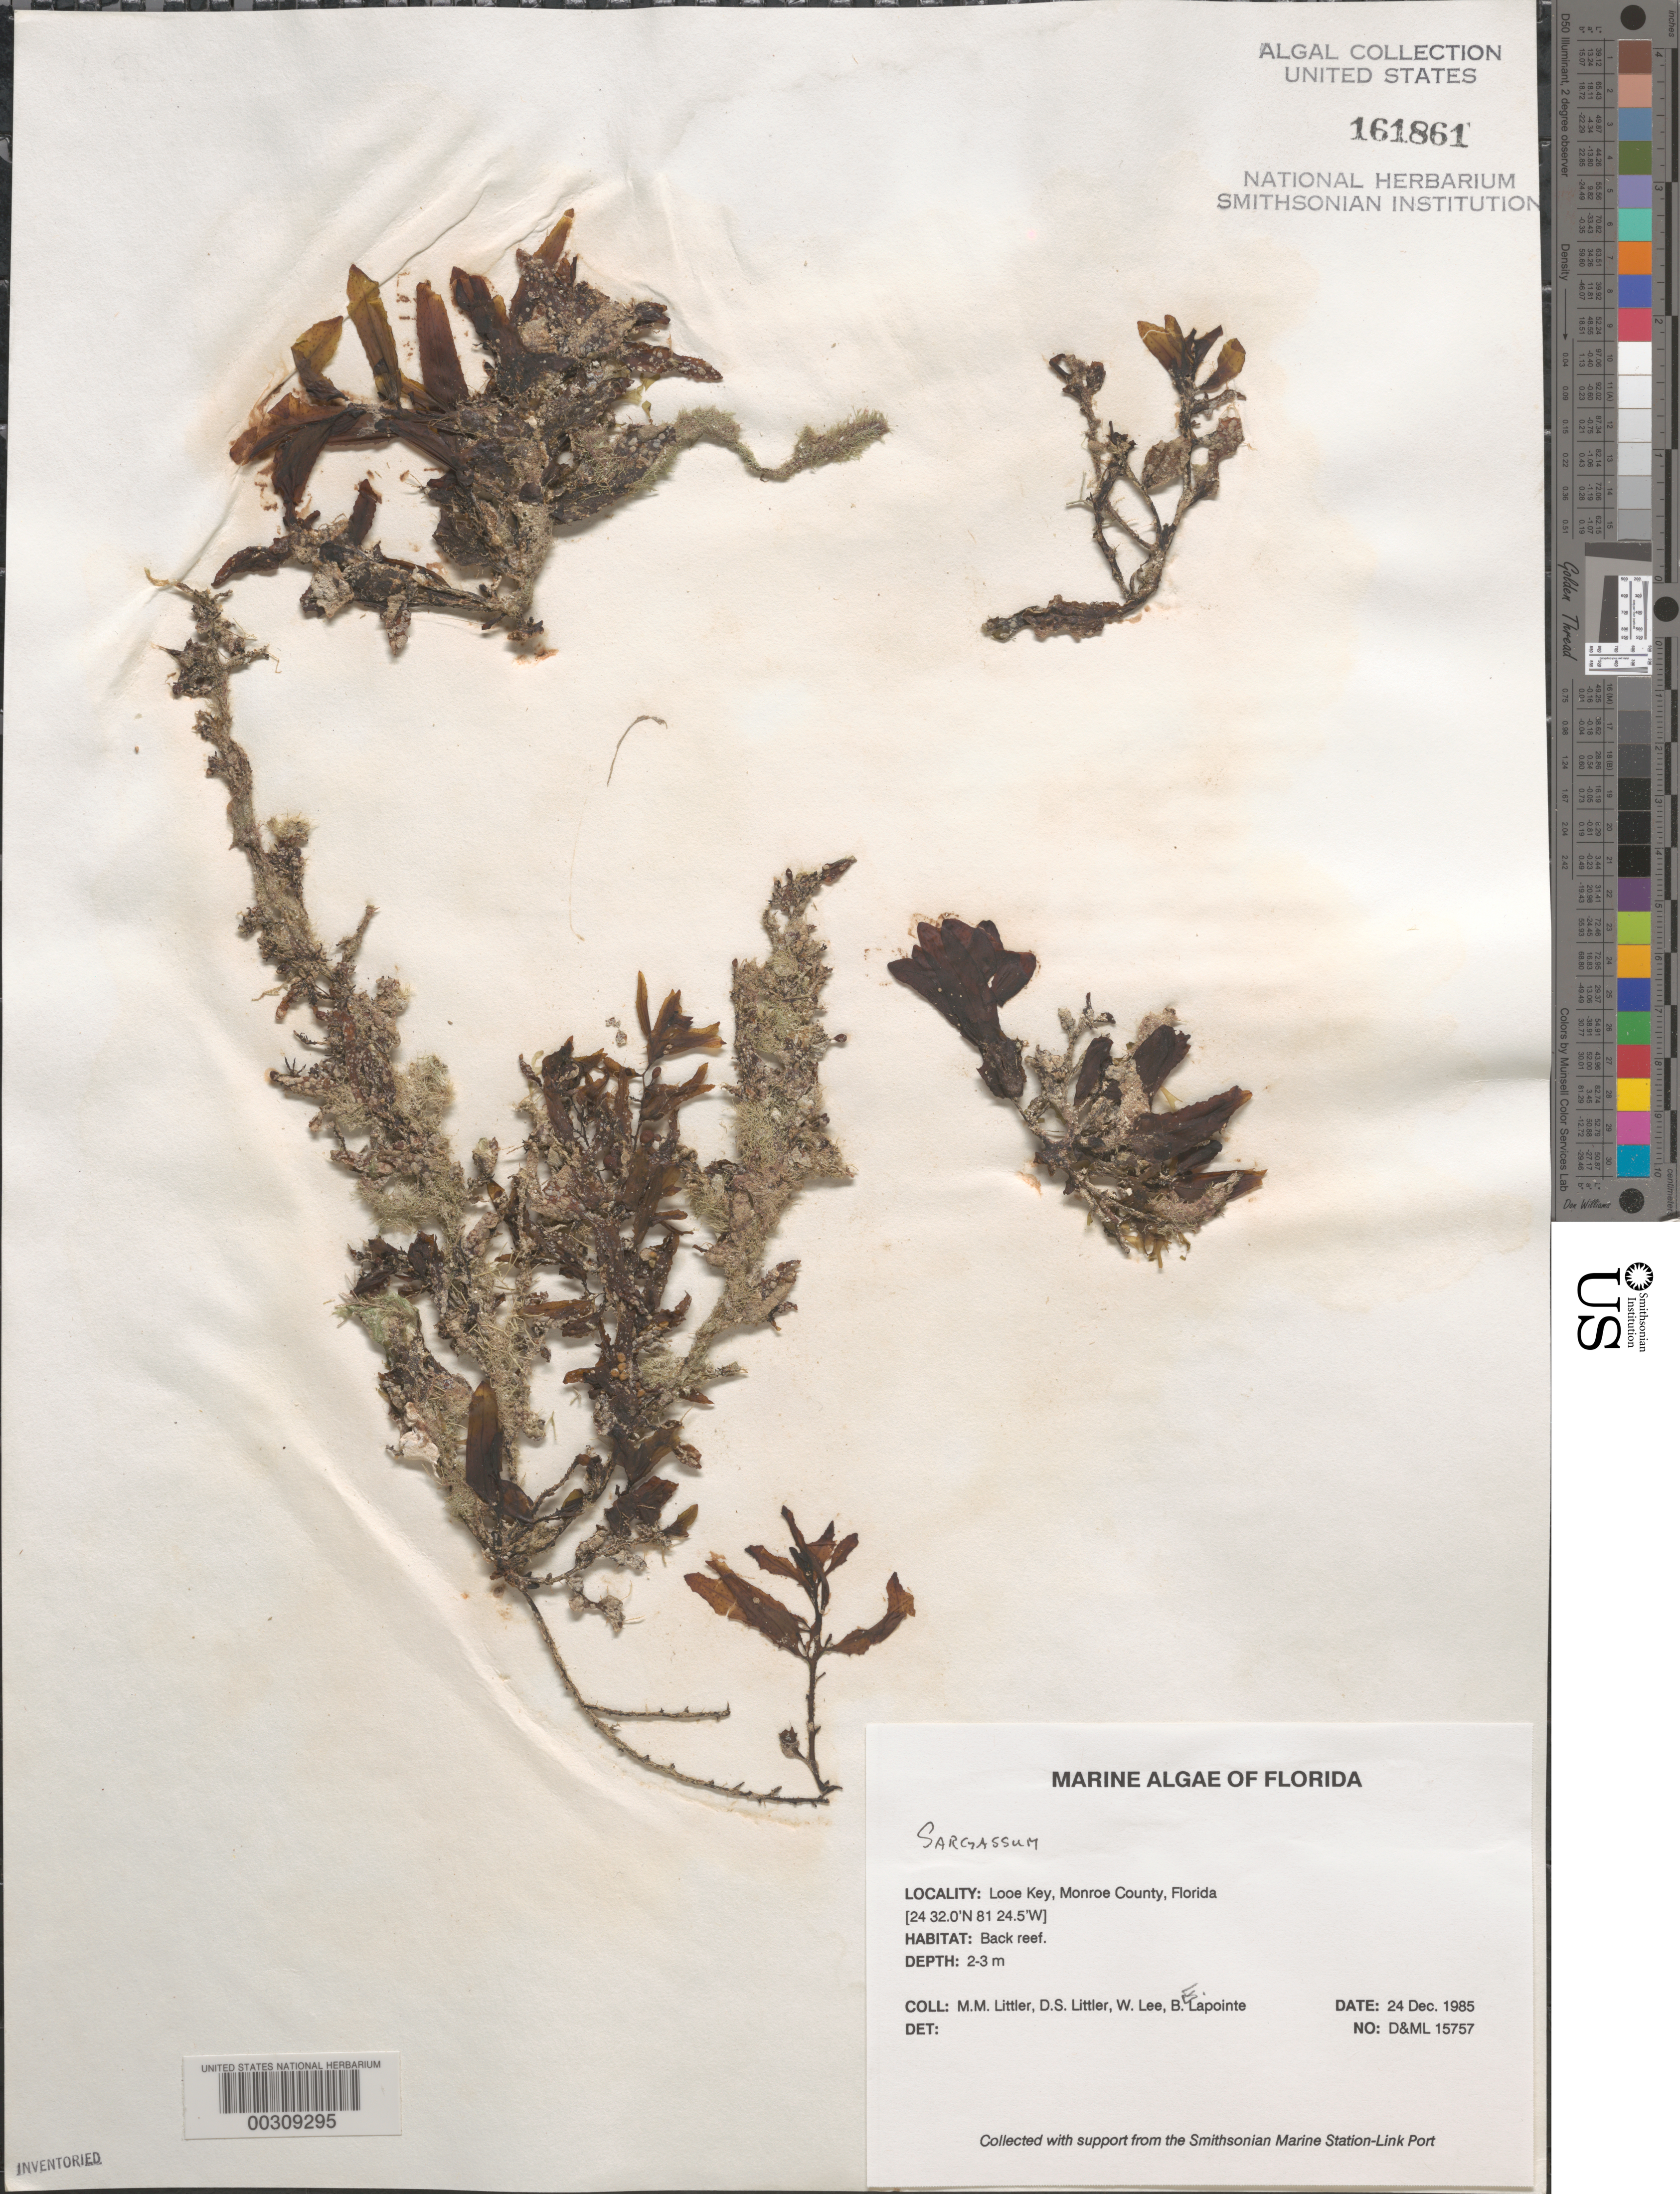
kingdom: Chromista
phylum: Ochrophyta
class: Phaeophyceae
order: Fucales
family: Sargassaceae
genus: Sargassum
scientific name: Sargassum sp.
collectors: M. M. Littler, D. S. Littler, W. Lee & B. Lapointe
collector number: D&ML 15757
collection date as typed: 24 Dec 1985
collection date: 1985-12-24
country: United States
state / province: Florida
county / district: Monroe County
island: Looe Key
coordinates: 24 32.0' N, 81 24.5' W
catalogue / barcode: US 161861